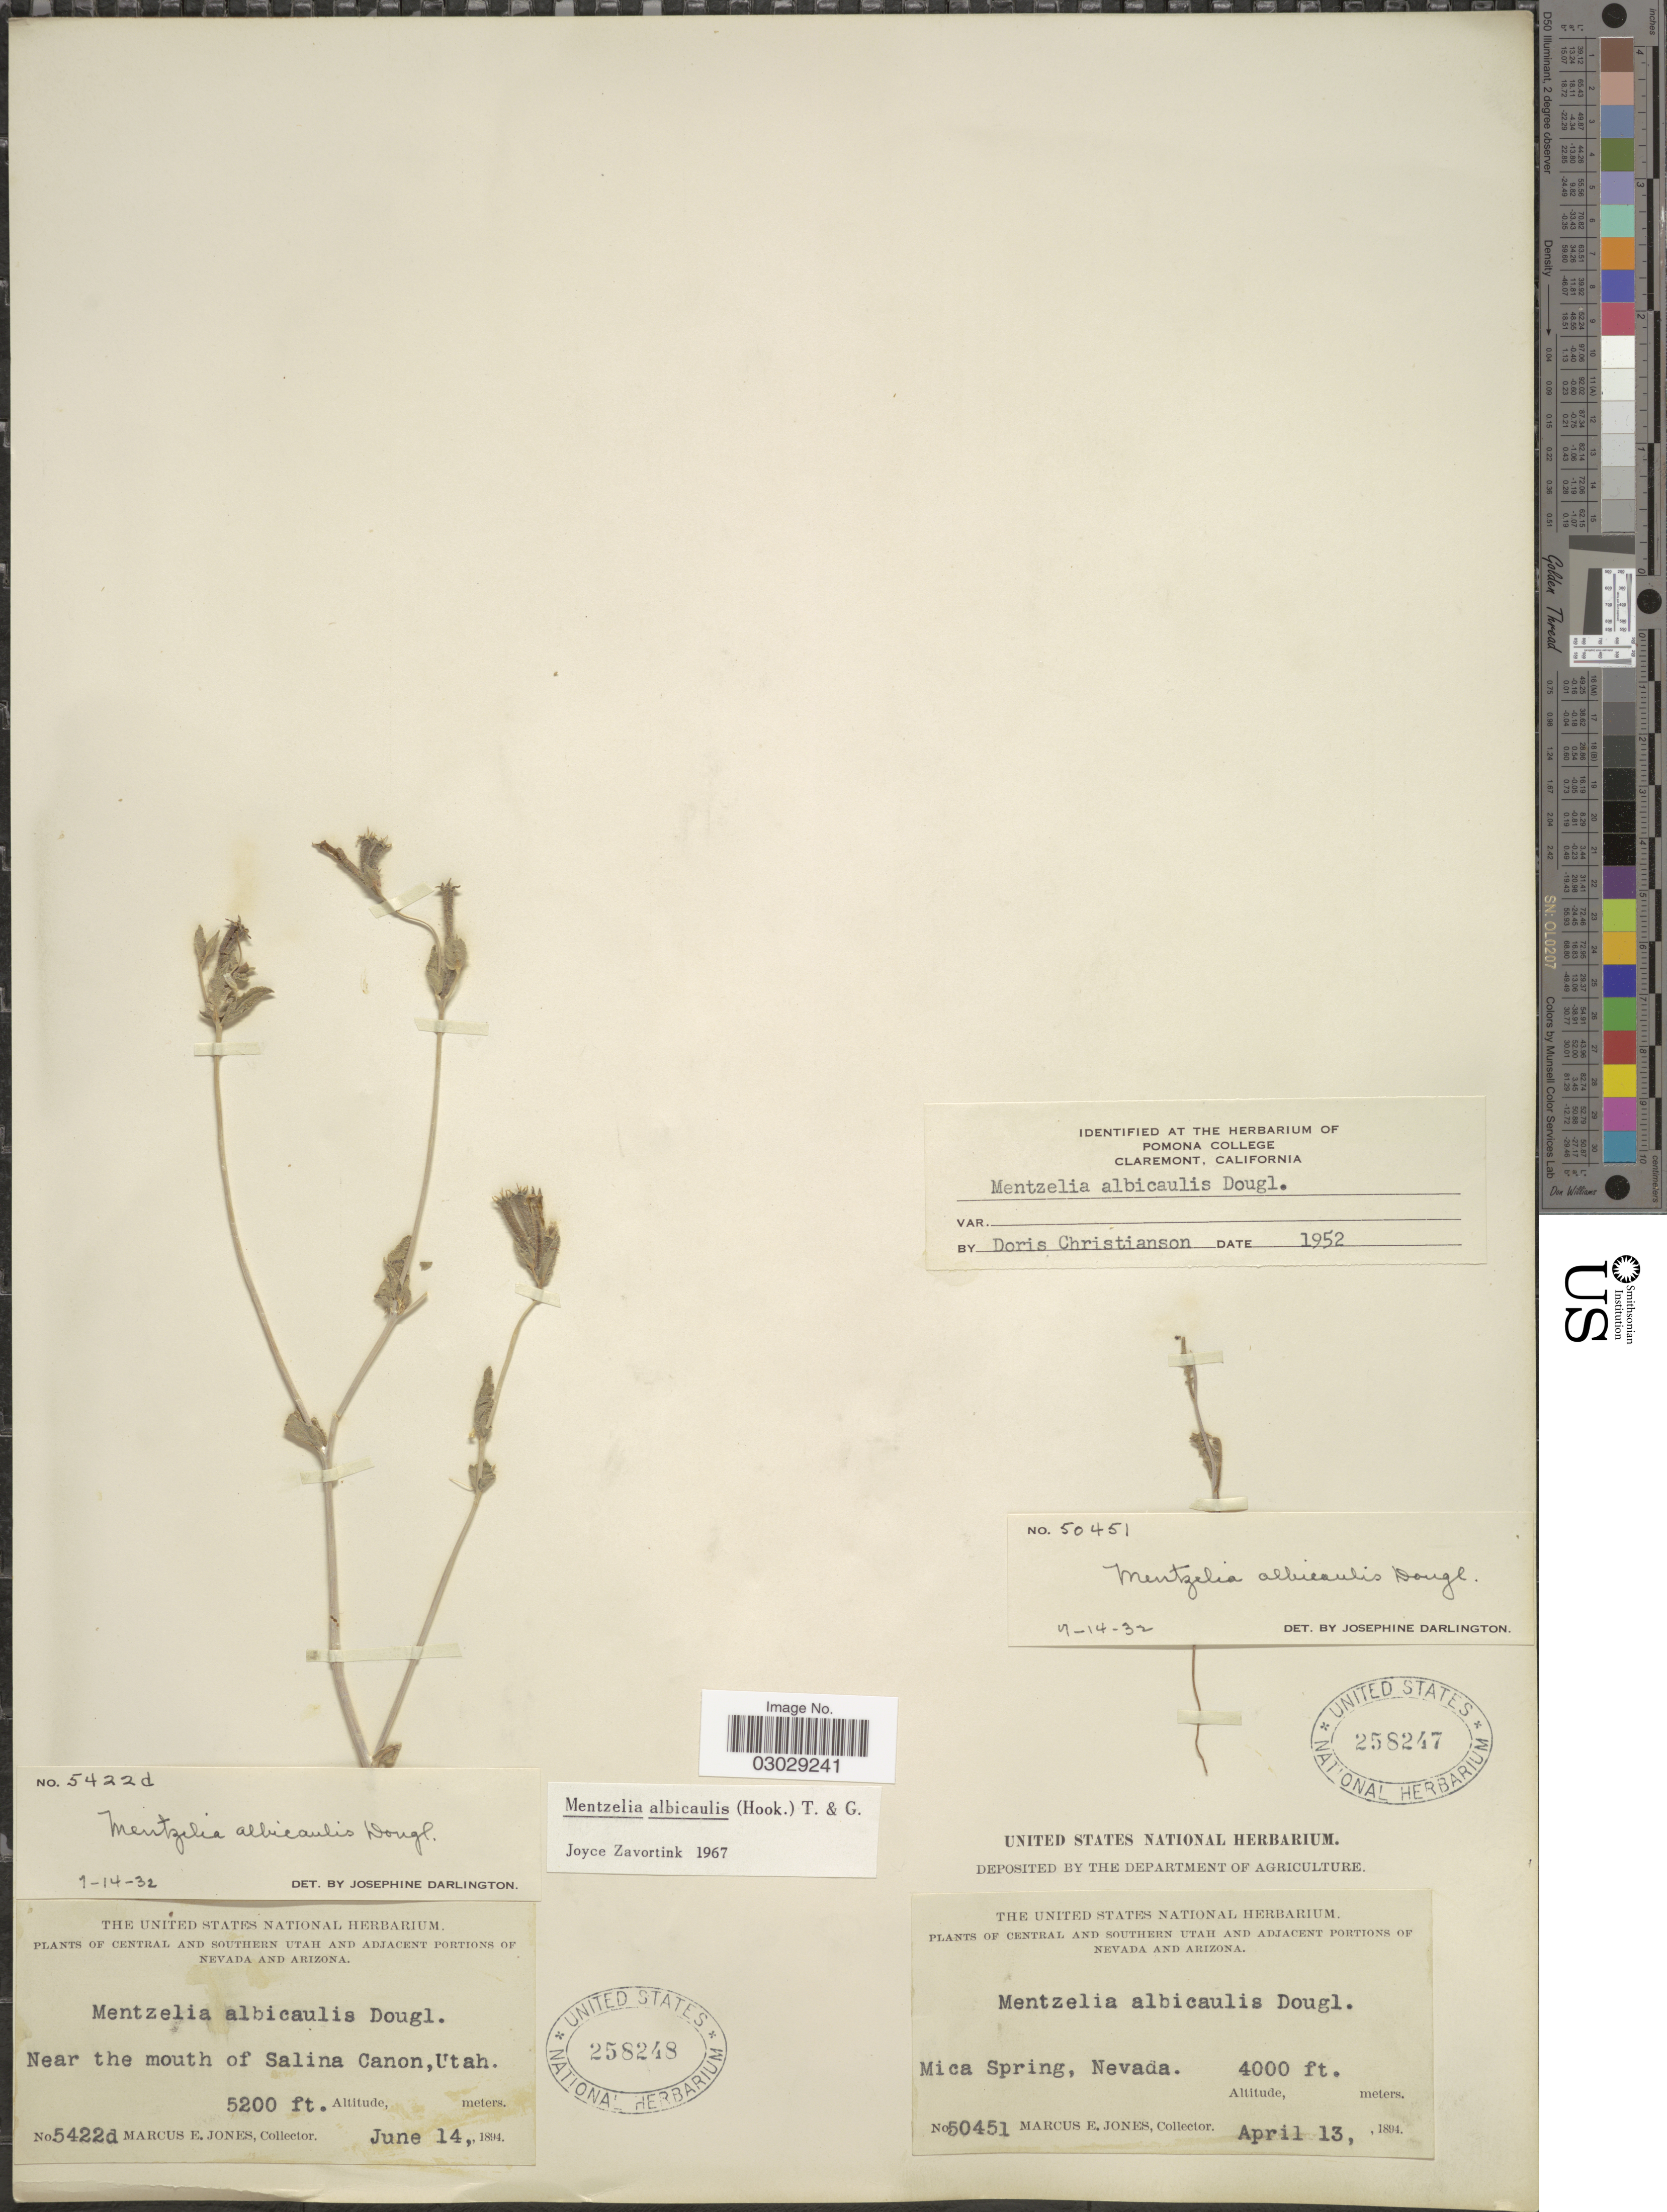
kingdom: Plantae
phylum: Tracheophyta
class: Magnoliopsida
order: Cornales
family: Loasaceae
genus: Mentzelia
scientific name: Mentzelia albicaulis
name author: (Douglas ex Hook.) Douglas ex Torr. & A. Gray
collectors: M. E. Jones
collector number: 50451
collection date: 1894-04-13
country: United States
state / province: Nevada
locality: Mica Spring.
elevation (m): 1219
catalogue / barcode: US 258247